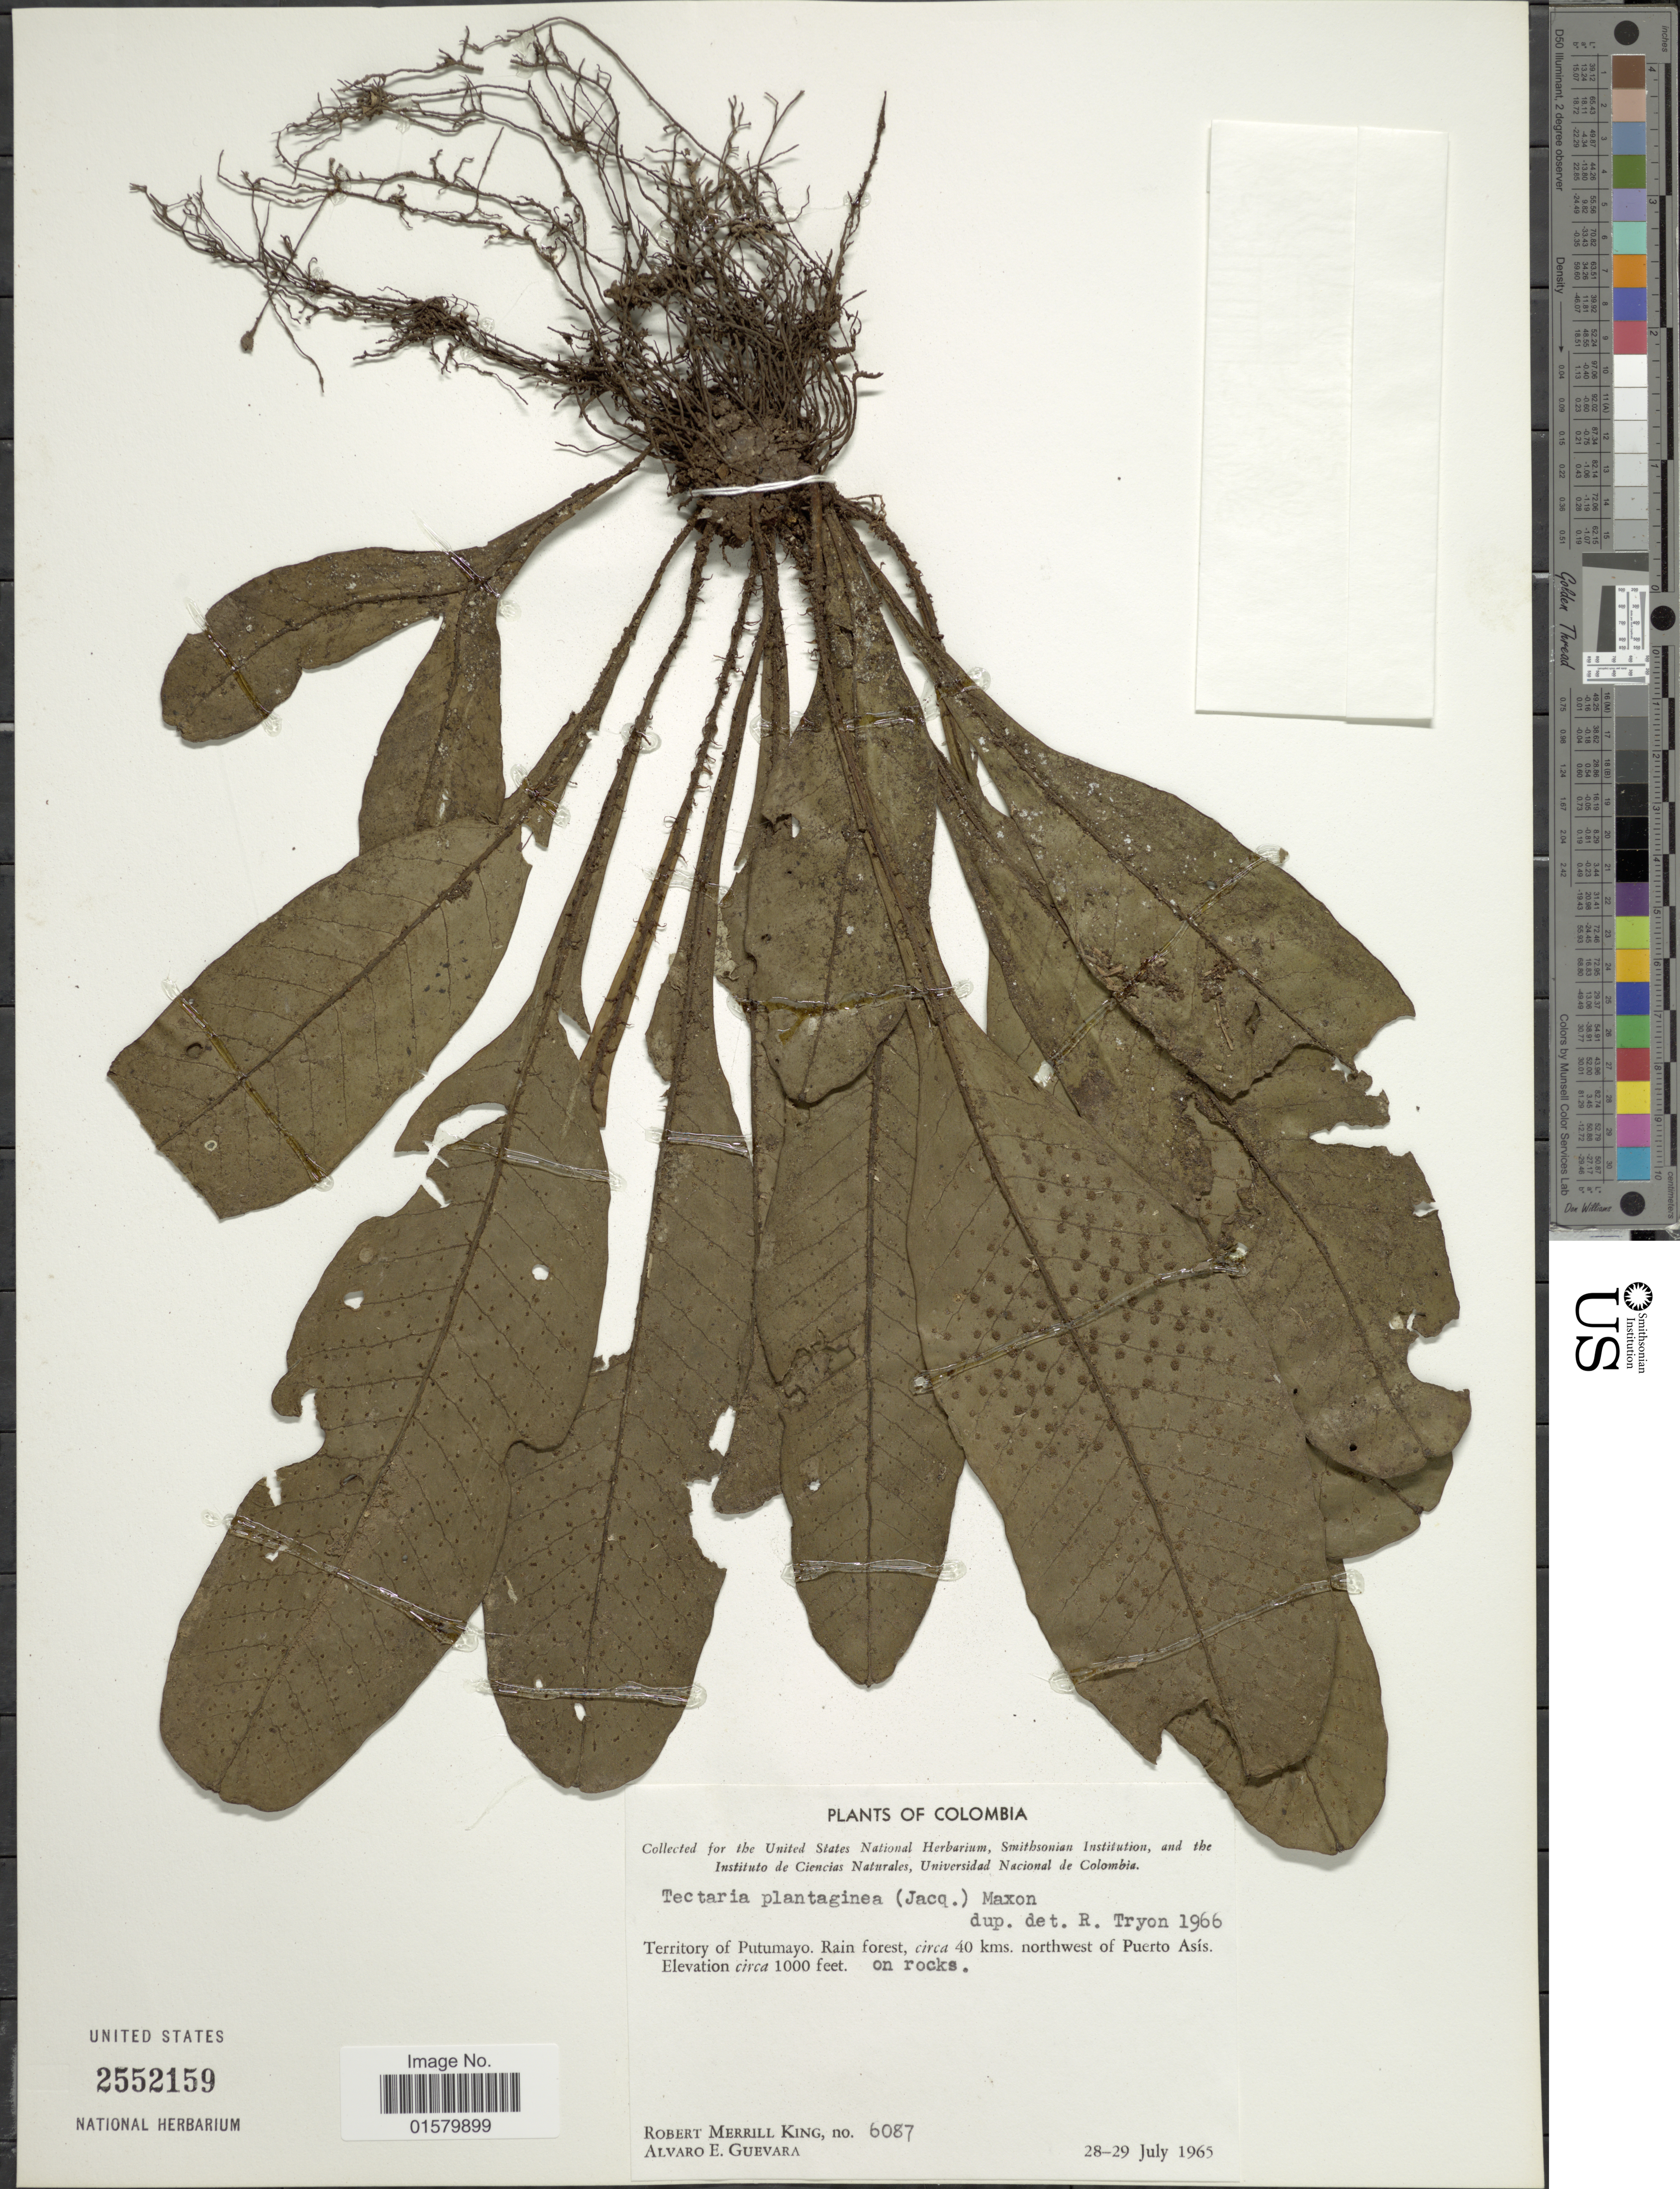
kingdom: Plantae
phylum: Tracheophyta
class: Polypodiopsida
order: Polypodiales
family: Tectariaceae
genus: Tectaria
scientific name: Tectaria plantaginea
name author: (Jacq.) Maxon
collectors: R. M. King & A. E. Guevara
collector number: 6087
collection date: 1965-07-28/1965-07-29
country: Colombia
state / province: Putumayo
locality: Territory of Putumayo, rain forest, circa 40 kms northwest of Puerto Asis.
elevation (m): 305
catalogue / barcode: US 2552159